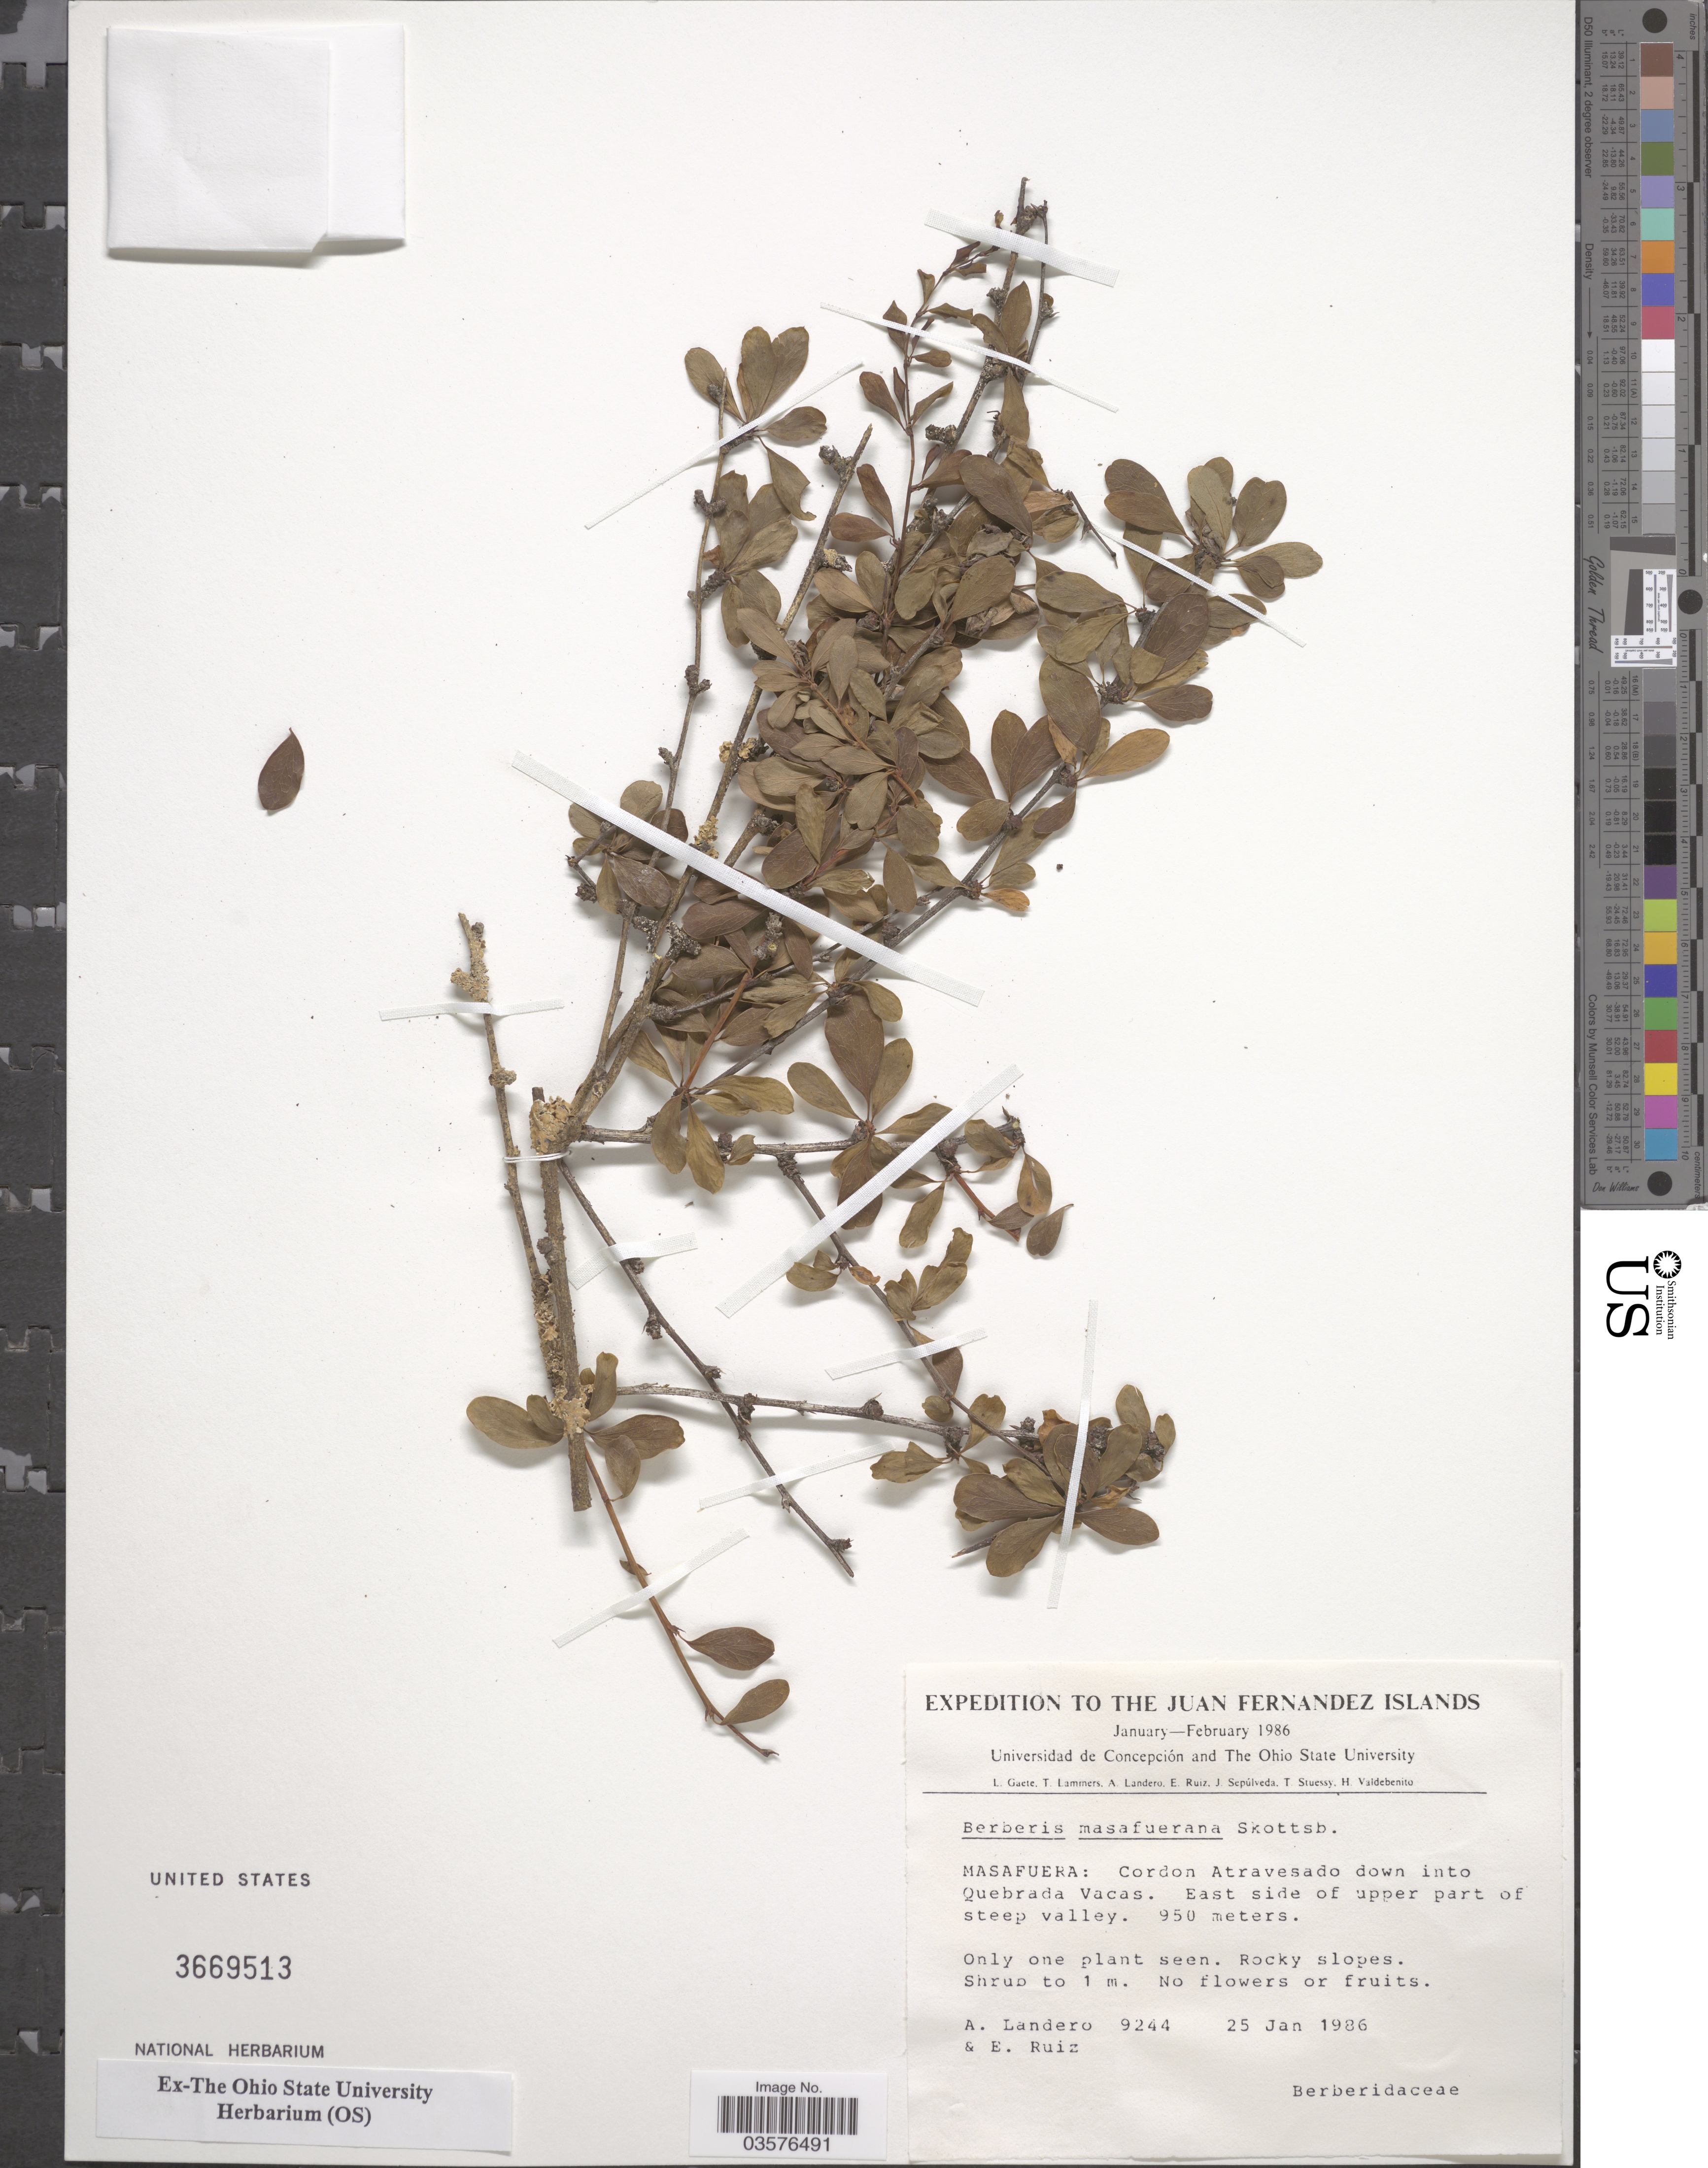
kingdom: Plantae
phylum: Tracheophyta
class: Magnoliopsida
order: Ranunculales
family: Berberidaceae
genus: Berberis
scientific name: Berberis masafuerana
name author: Skottsb.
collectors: A. Landero & E. Ruiz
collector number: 9244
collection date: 1986-01-25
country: Chile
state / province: Valparaíso (V)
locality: The Juan Fernandez Islands. Masafuera: Cordon Atravesado down into Quebrada Vacas. East side of upper part of steep valley.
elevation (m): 950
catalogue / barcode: US 3669513